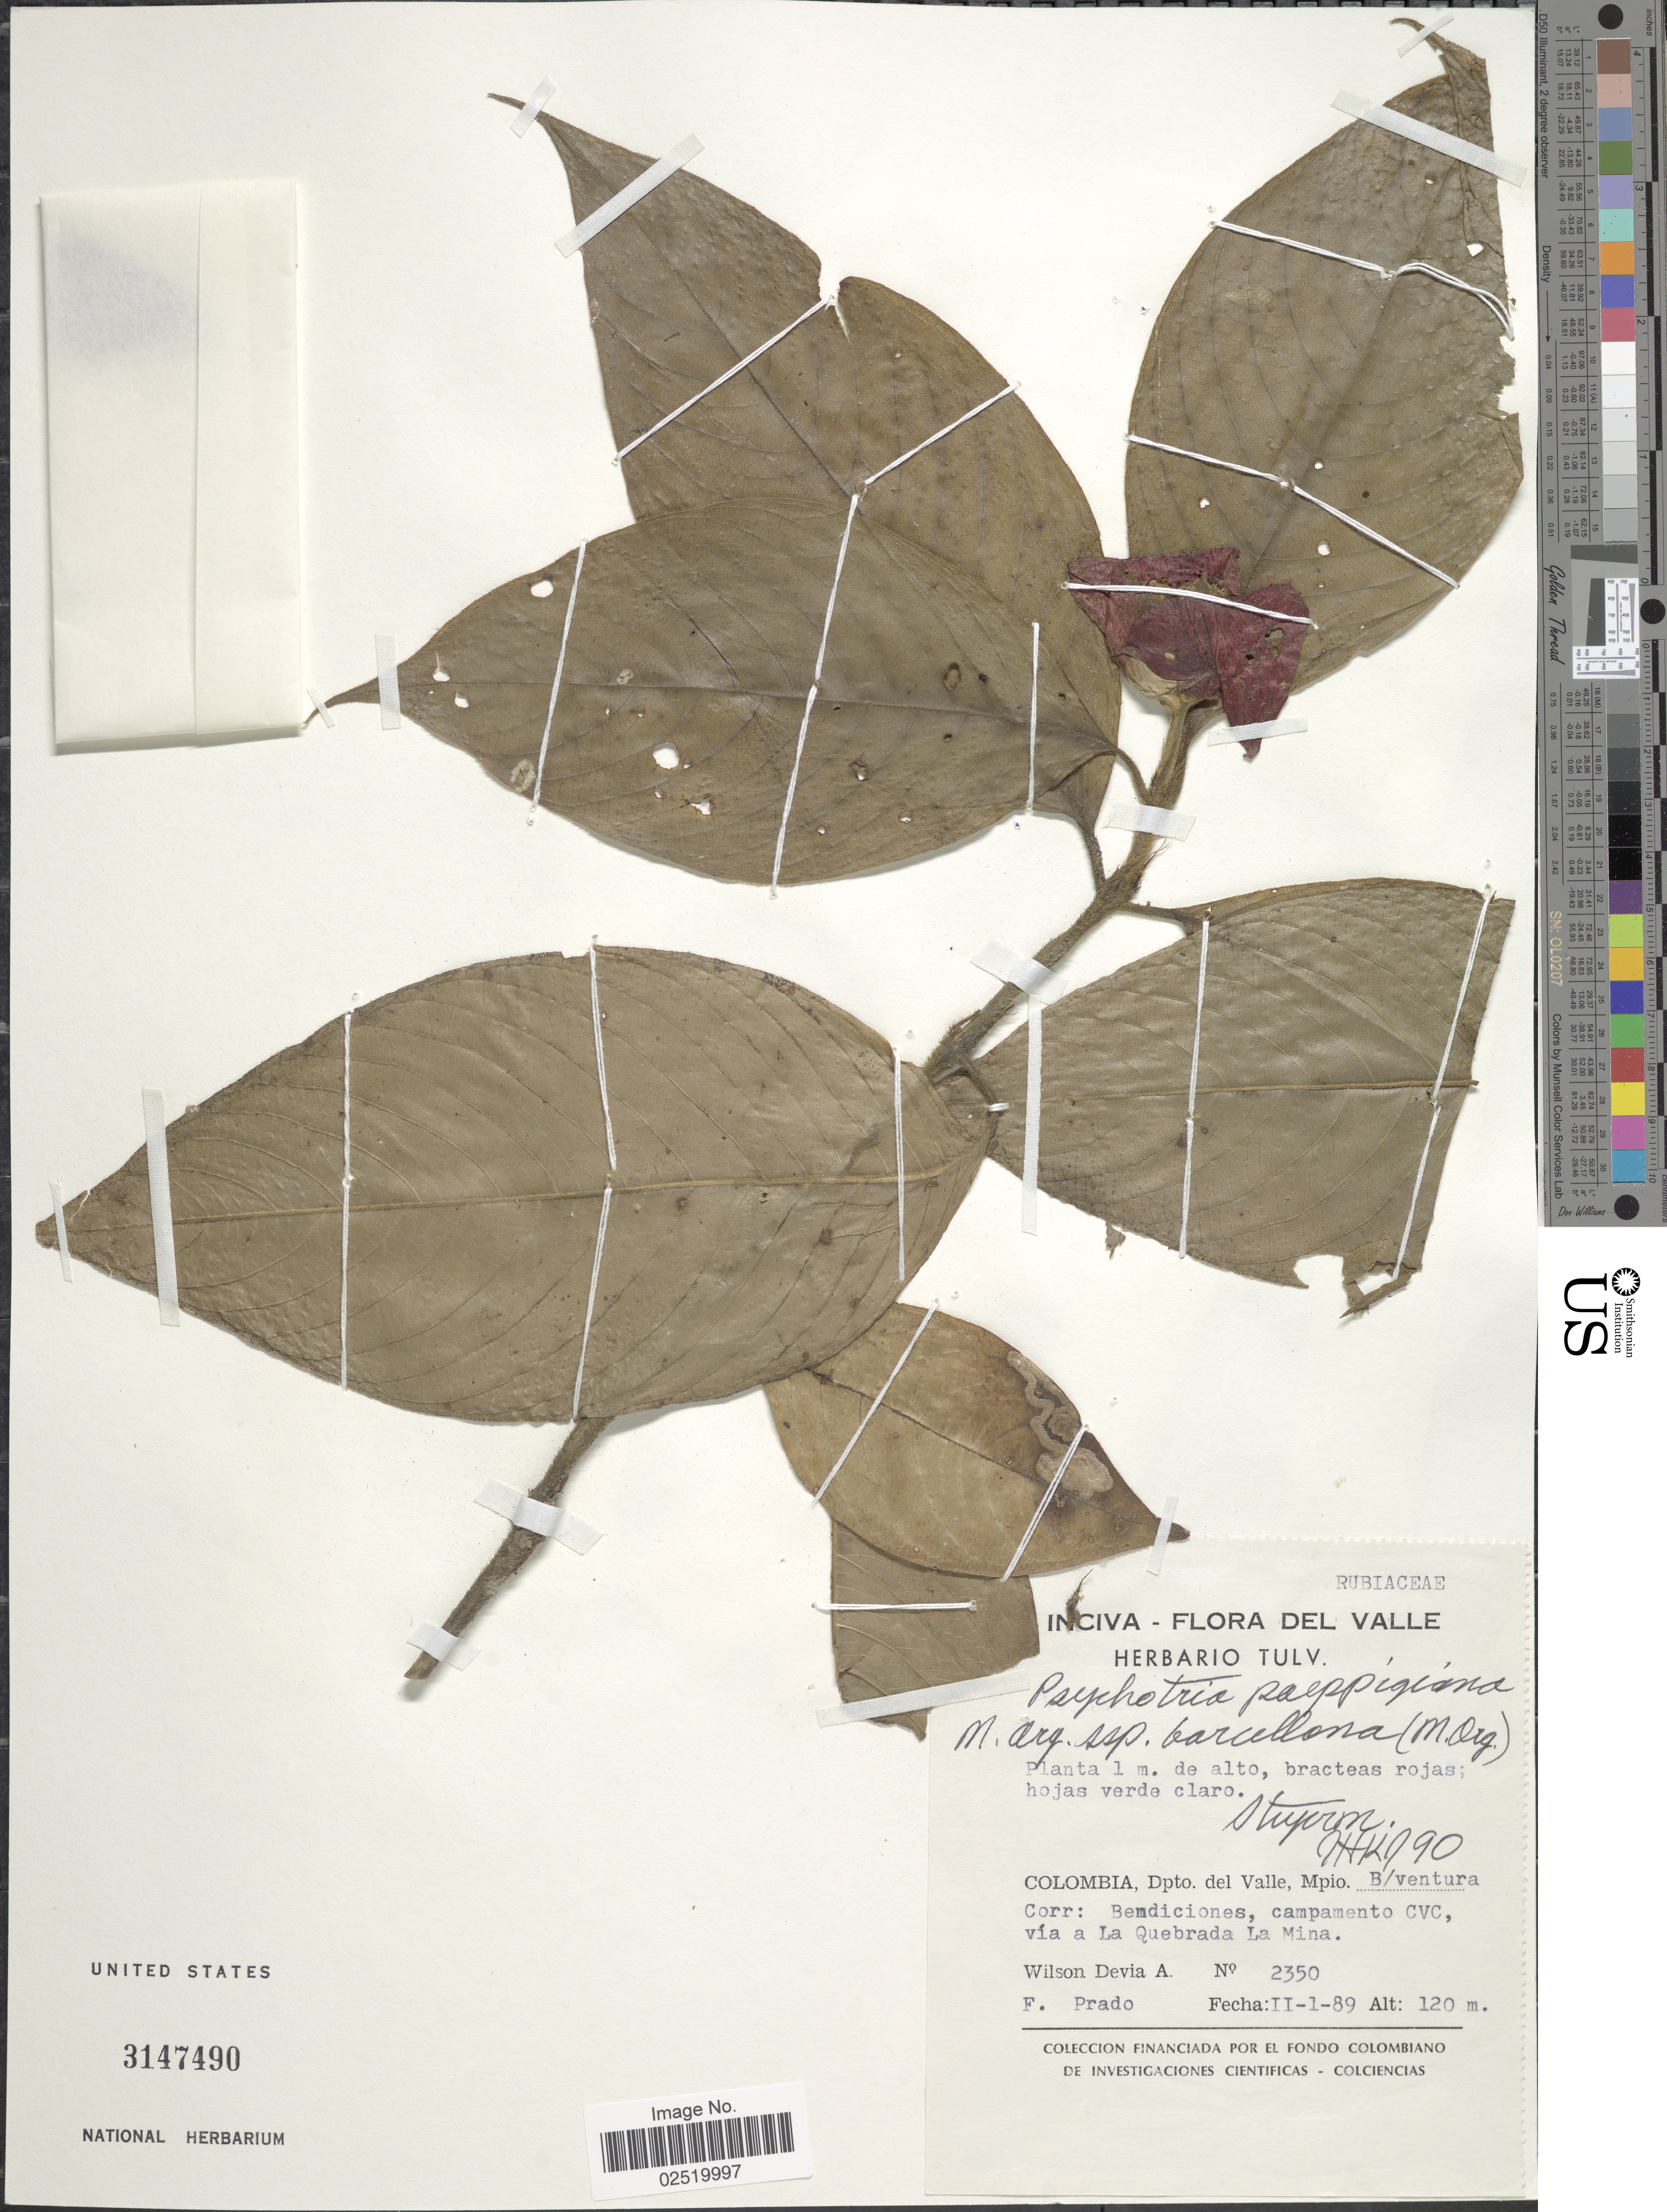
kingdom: Plantae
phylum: Tracheophyta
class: Magnoliopsida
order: Gentianales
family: Rubiaceae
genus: Psychotria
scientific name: Psychotria poeppigiana subsp. barcellana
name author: (Müll. Arg.) Steyerm.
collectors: W. Devia A. & F. Prado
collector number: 2350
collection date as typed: Transcribed d/m/y: 1/2/89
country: Colombia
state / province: Valle del Cauca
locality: Colombia, Dpto. del Valle, Mpio B/ventura Corr: Bemdiciones, campamento CVC, via a La Quebrada La Mina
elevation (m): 120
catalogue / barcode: US 3147490